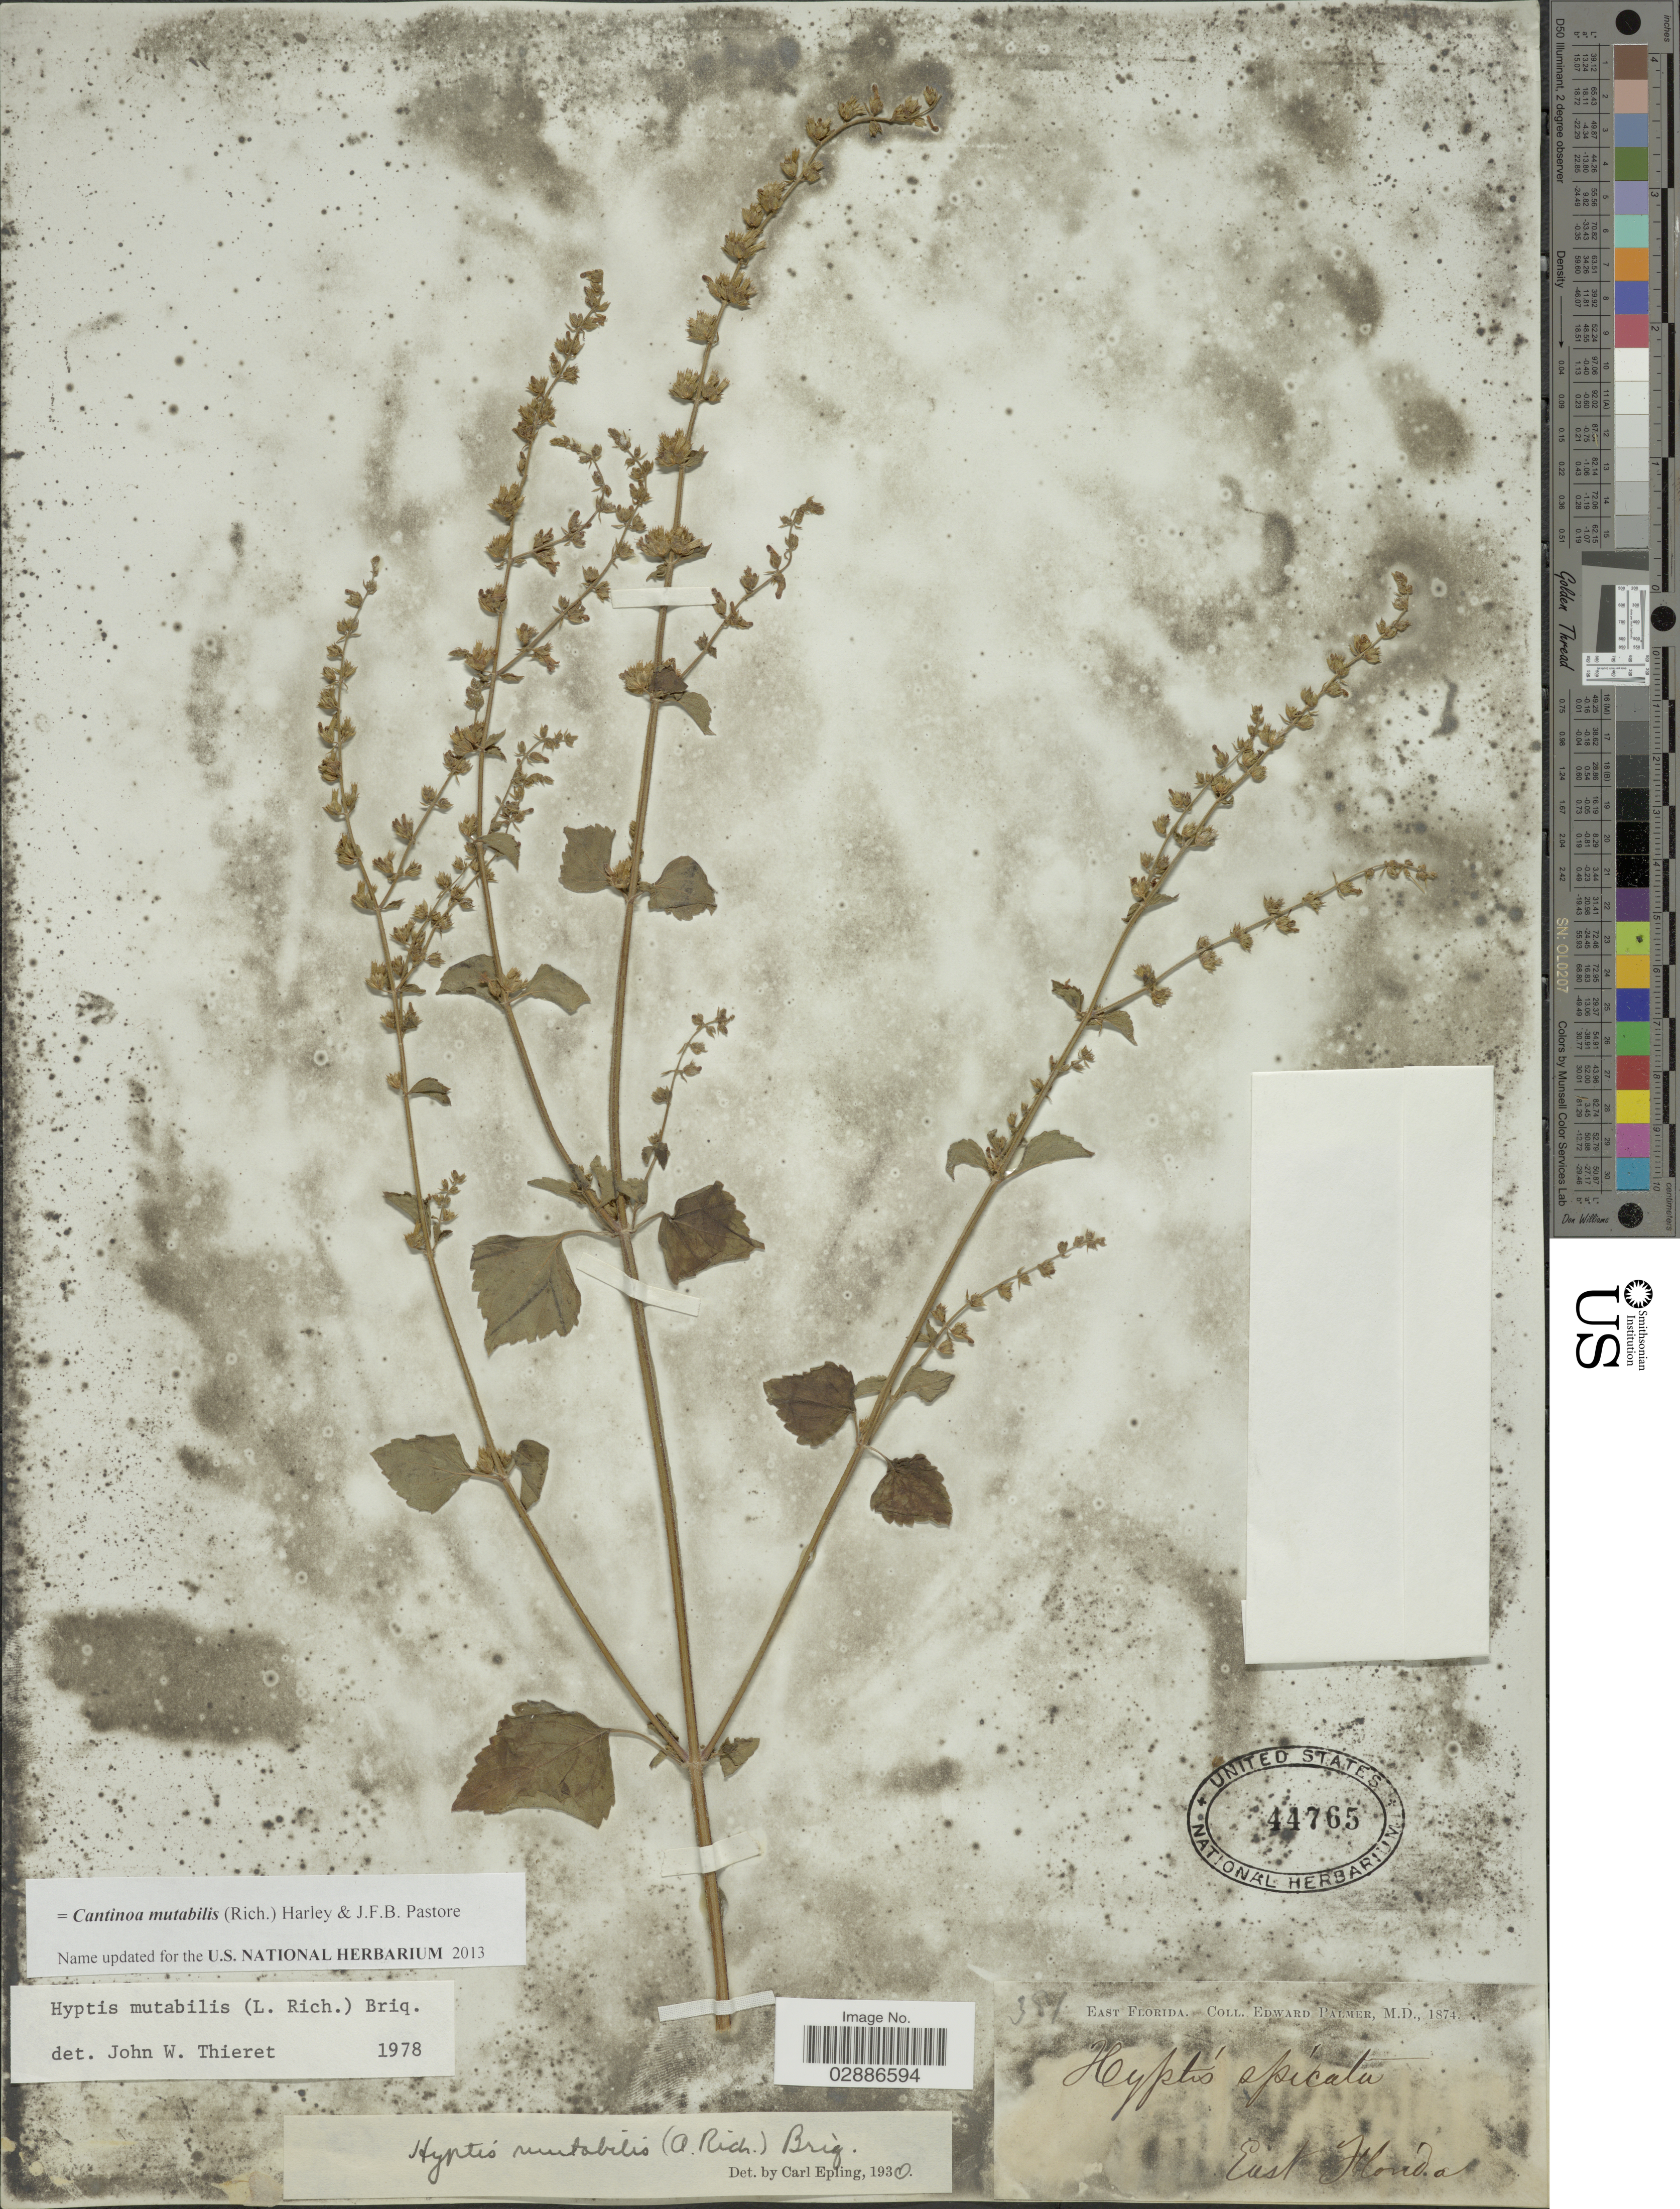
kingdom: Plantae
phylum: Tracheophyta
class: Magnoliopsida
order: Lamiales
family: Lamiaceae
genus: Cantinoa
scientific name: Cantinoa mutabilis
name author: (Epling) Harley & J.F.B. Pastore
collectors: E. Palmer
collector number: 387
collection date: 1874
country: United States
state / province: Florida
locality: East Florida.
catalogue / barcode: US 44765